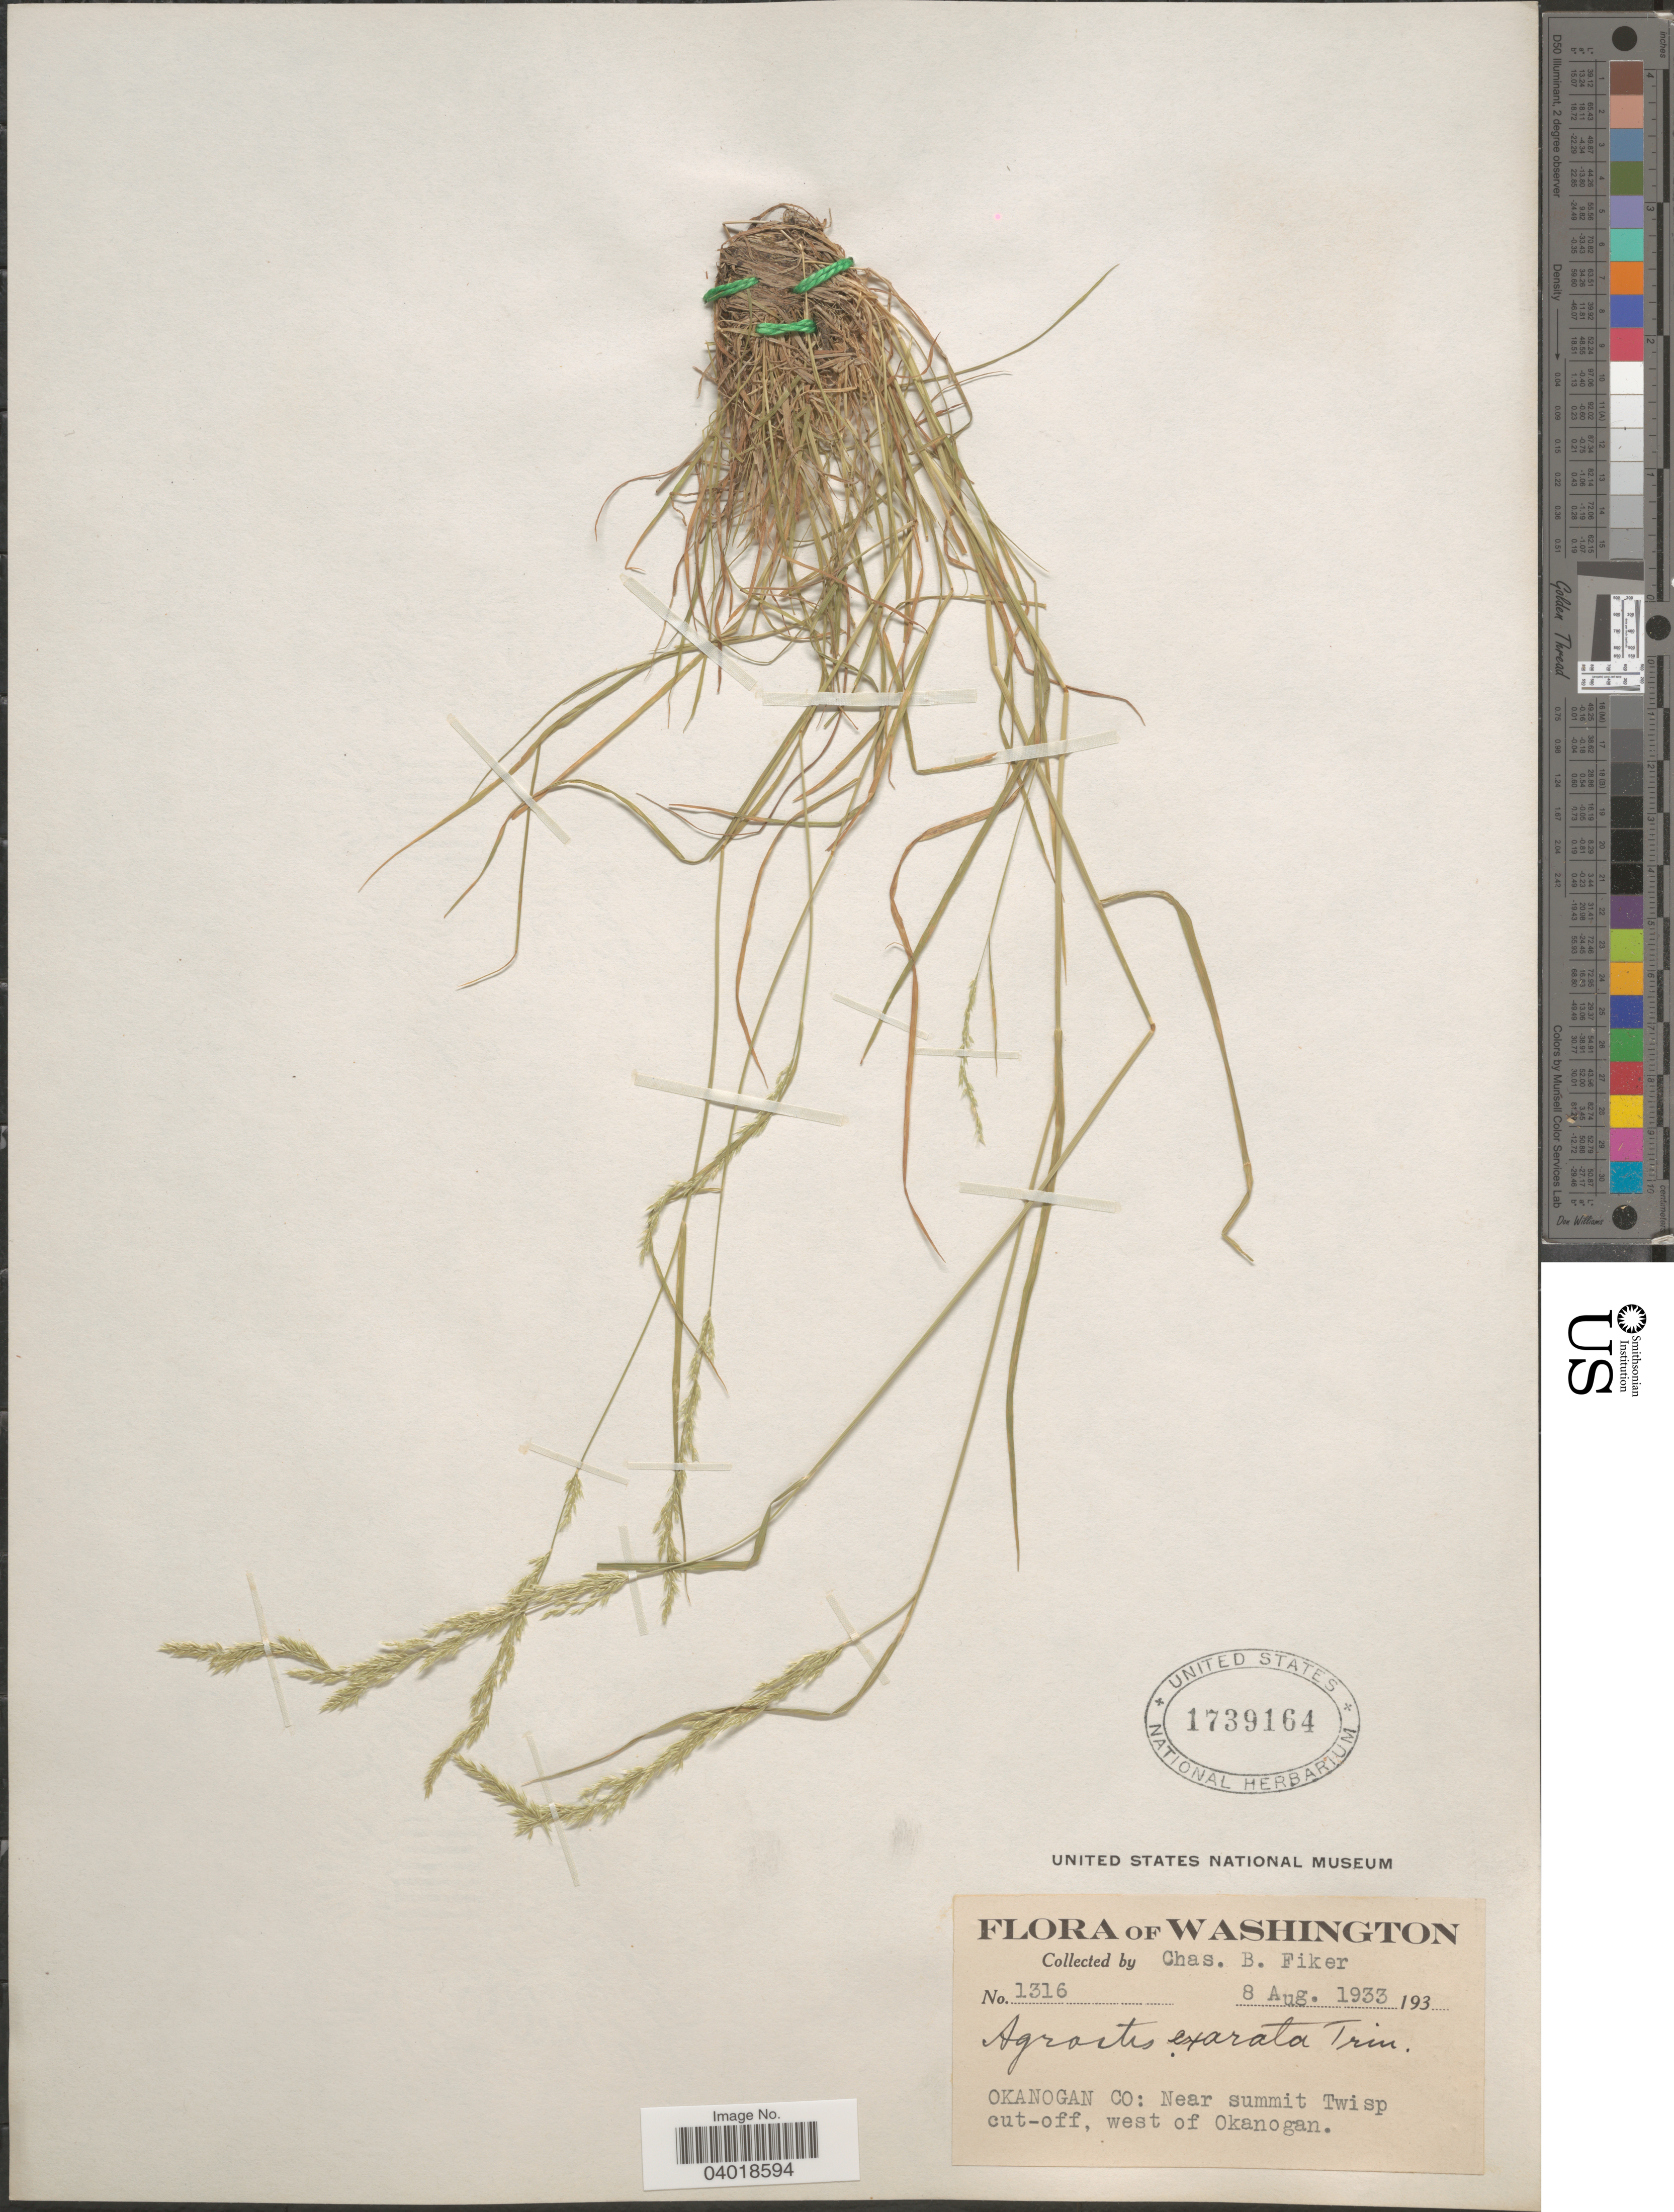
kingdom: Plantae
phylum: Tracheophyta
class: Liliopsida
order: Poales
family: Poaceae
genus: Agrostis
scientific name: Agrostis exarata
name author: Trin.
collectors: C. Fiker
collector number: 1316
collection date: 1933-08-08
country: United States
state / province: Washington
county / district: Okanogan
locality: Okanogan Co: Near summit Twisp cut-off, west of Okanogan.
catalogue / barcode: US 1739164